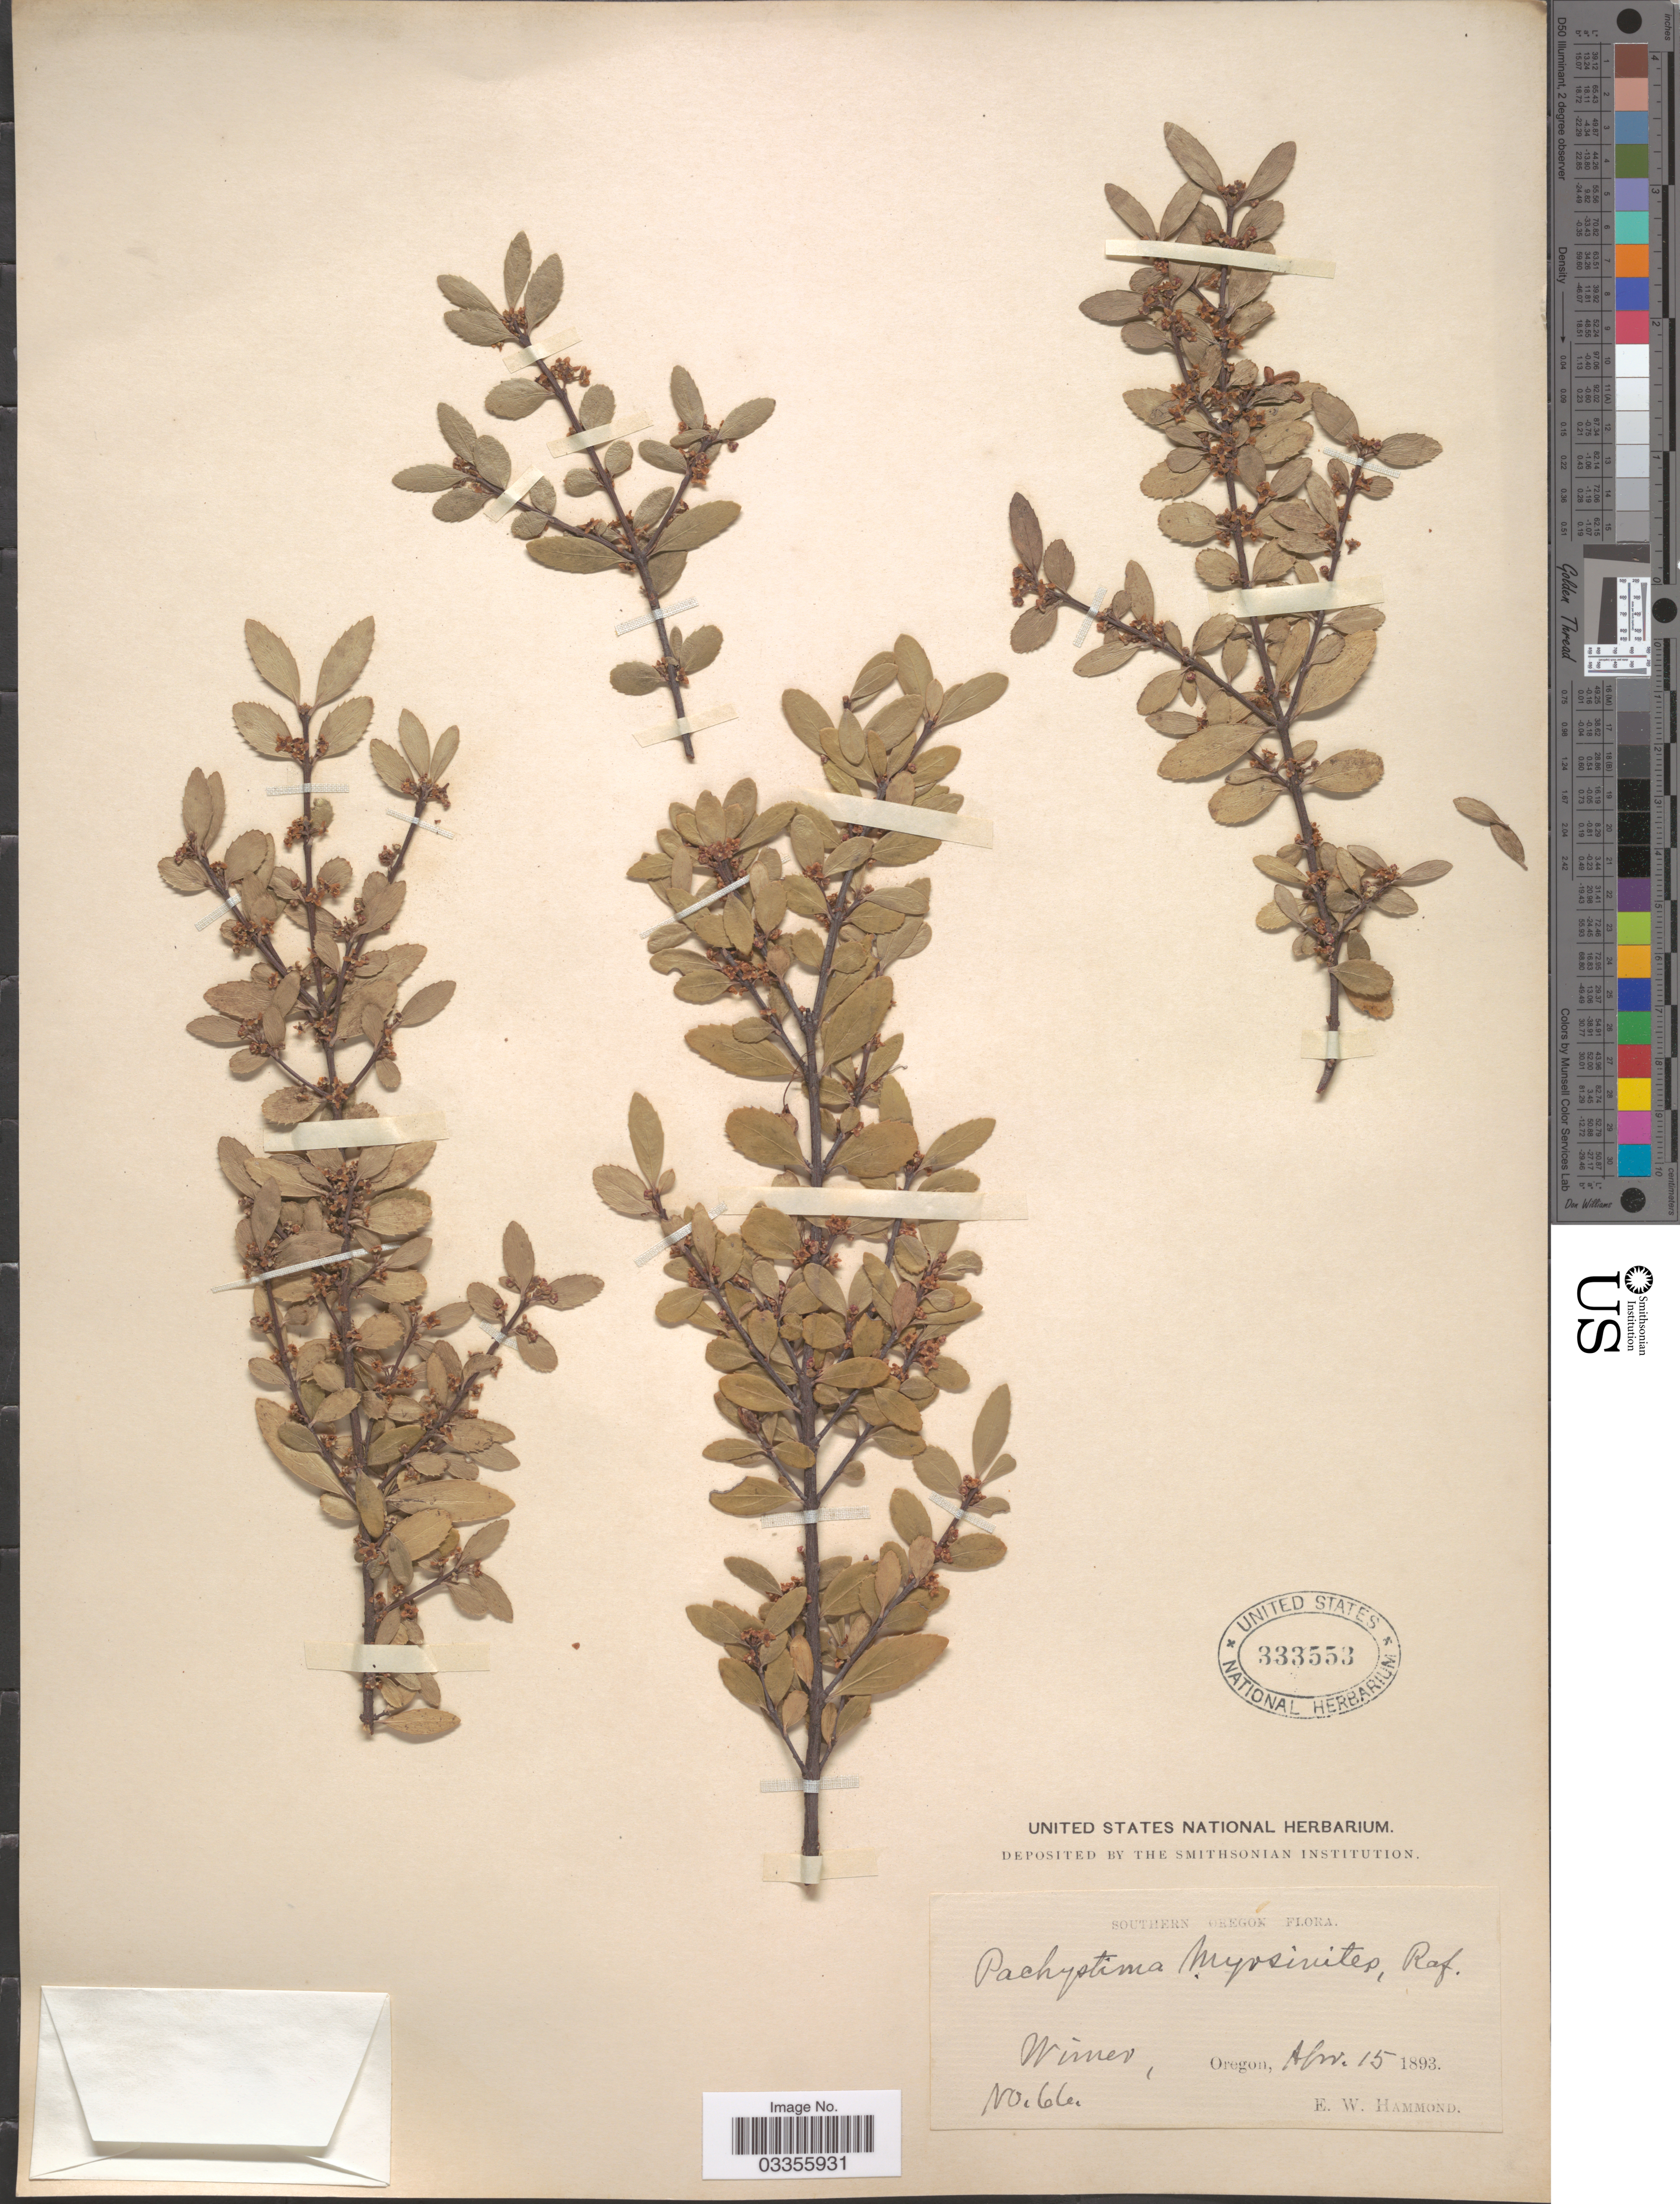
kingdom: Plantae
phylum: Tracheophyta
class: Magnoliopsida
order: Celastrales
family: Celastraceae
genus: Paxistima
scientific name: Paxistima myrsinites subsp. myrsinites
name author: (Pursh) Raf.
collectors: E. Hammond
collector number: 66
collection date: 1893-04-15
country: United States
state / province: Oregon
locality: Southern Oregon. Wimer.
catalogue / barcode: US 333553